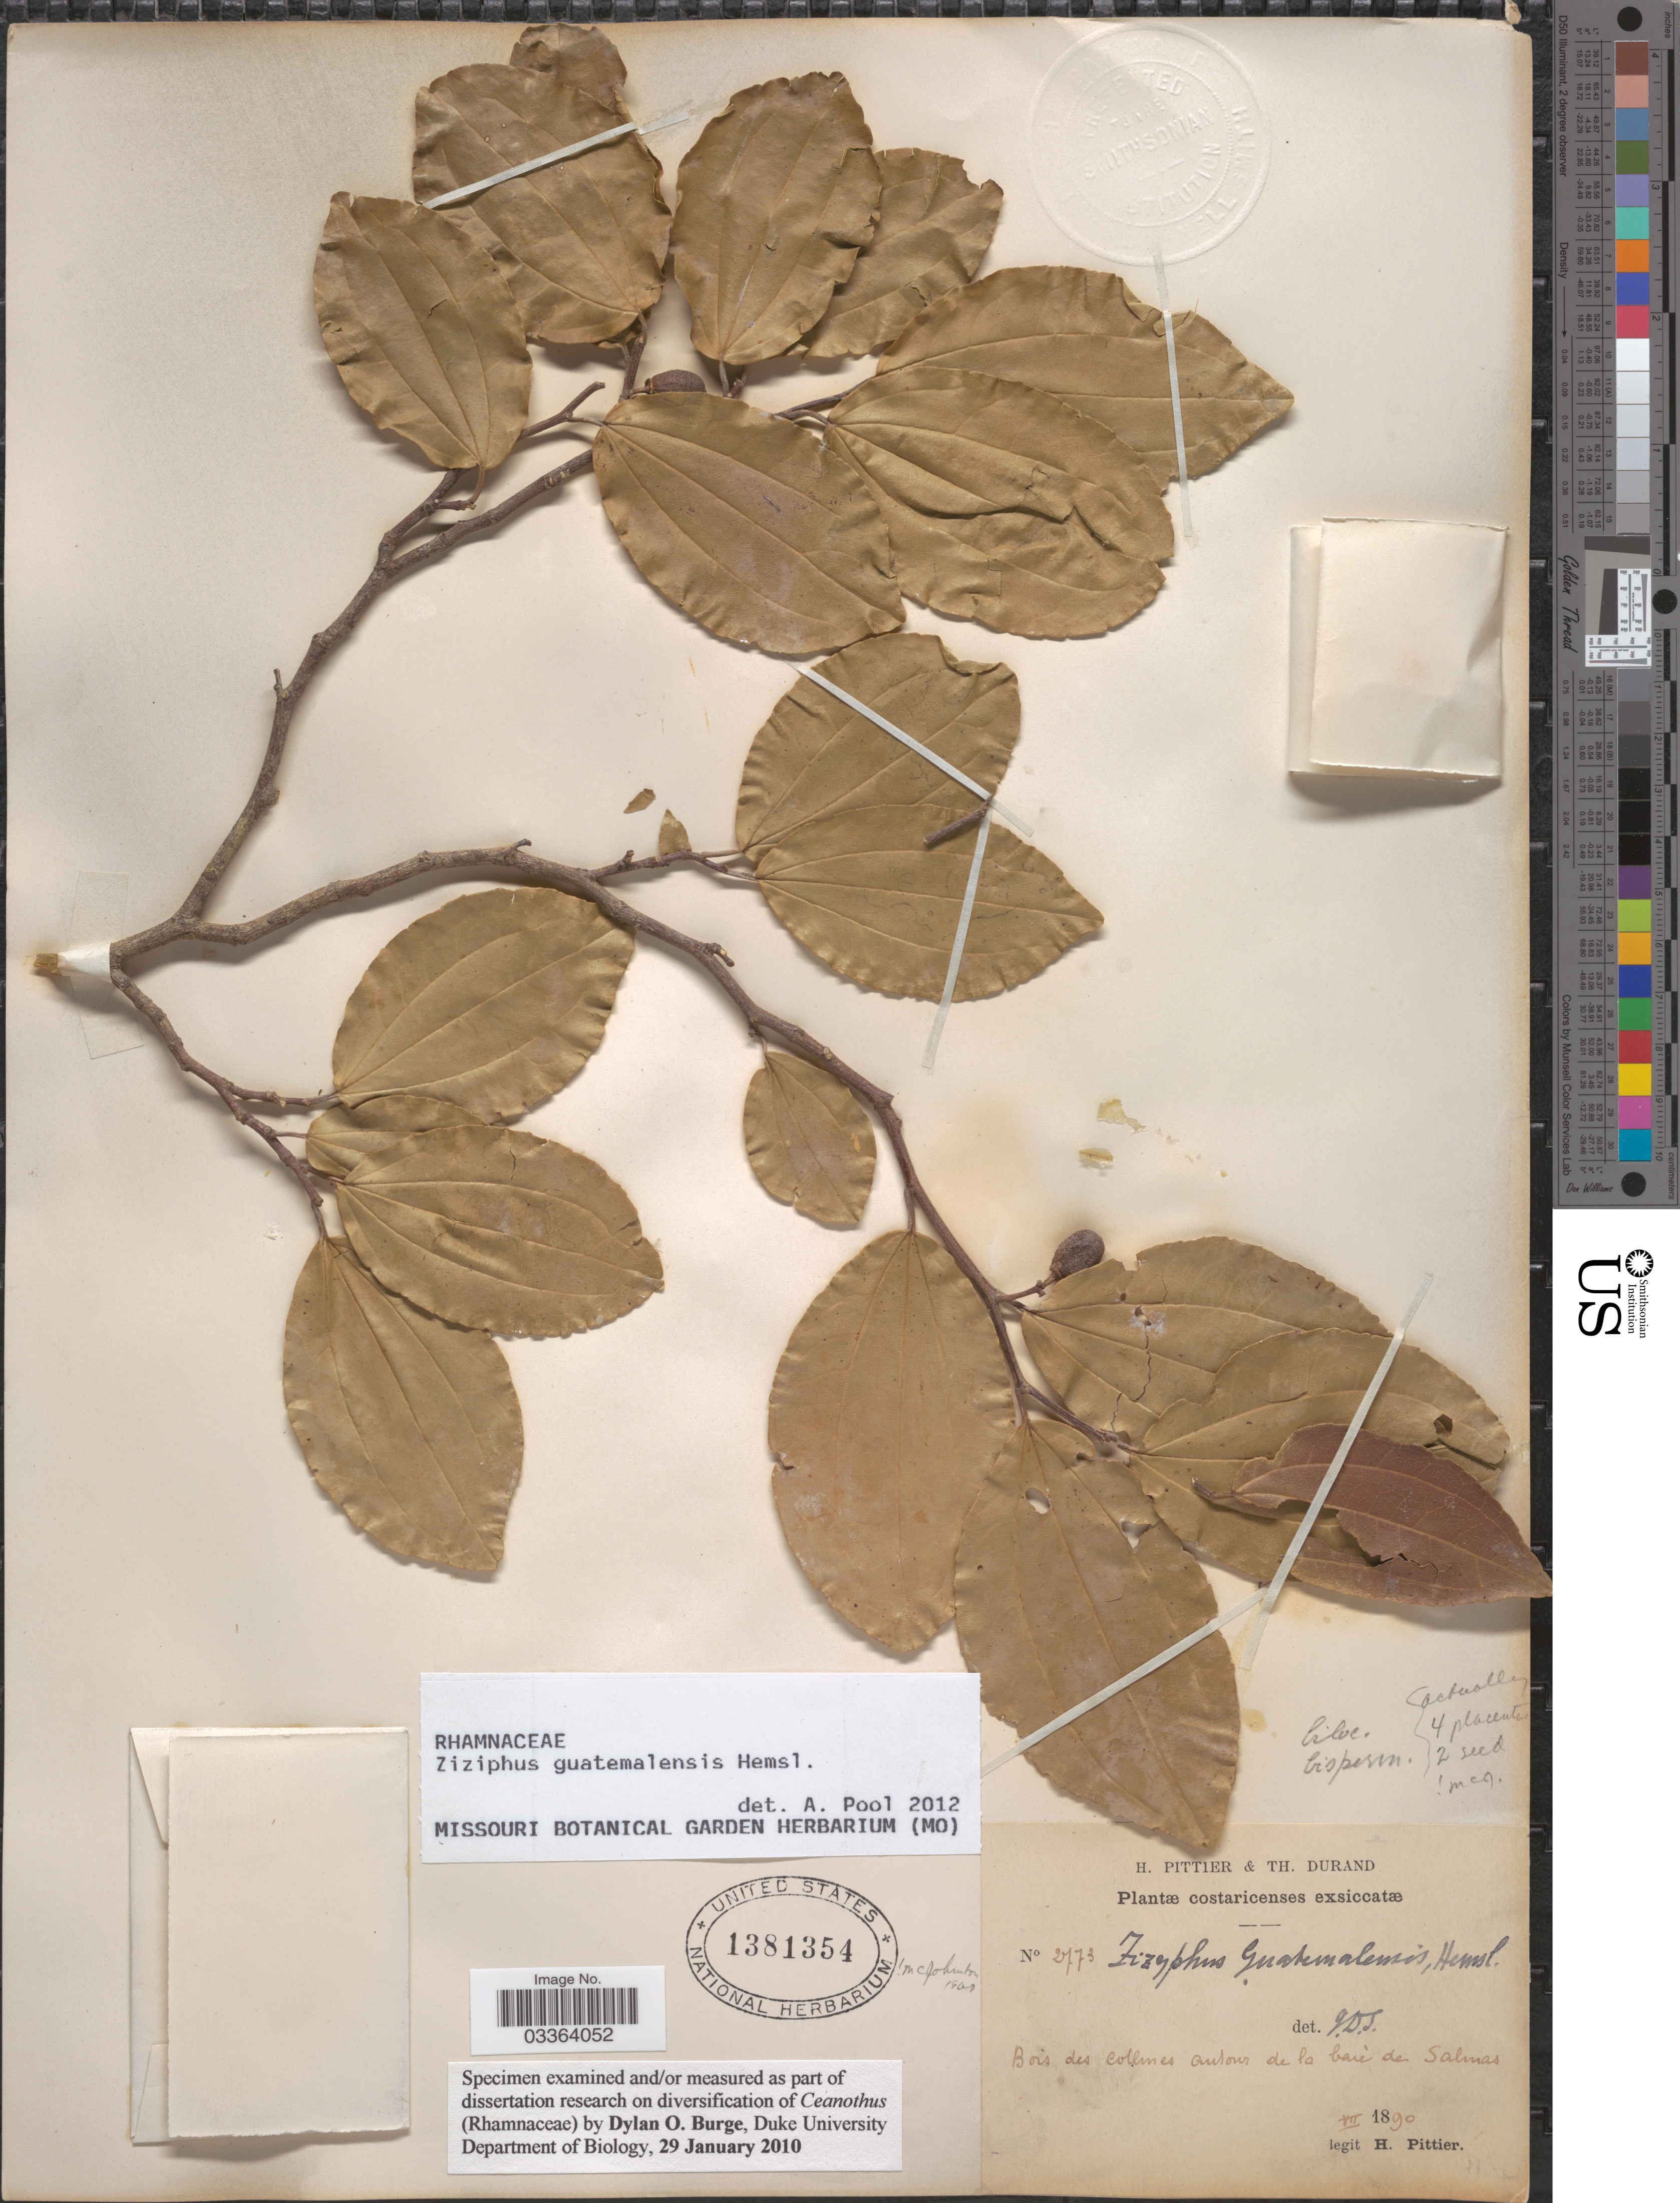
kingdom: Plantae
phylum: Tracheophyta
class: Magnoliopsida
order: Rosales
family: Rhamnaceae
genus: Sarcomphalus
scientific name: Sarcomphalus guatemalensis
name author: (Hemsl.) Hauenschild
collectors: H. F. Pittier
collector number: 2773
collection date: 1890-07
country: Costa Rica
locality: Bois des collines autour de la baie de Salinas.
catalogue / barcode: US 1381354